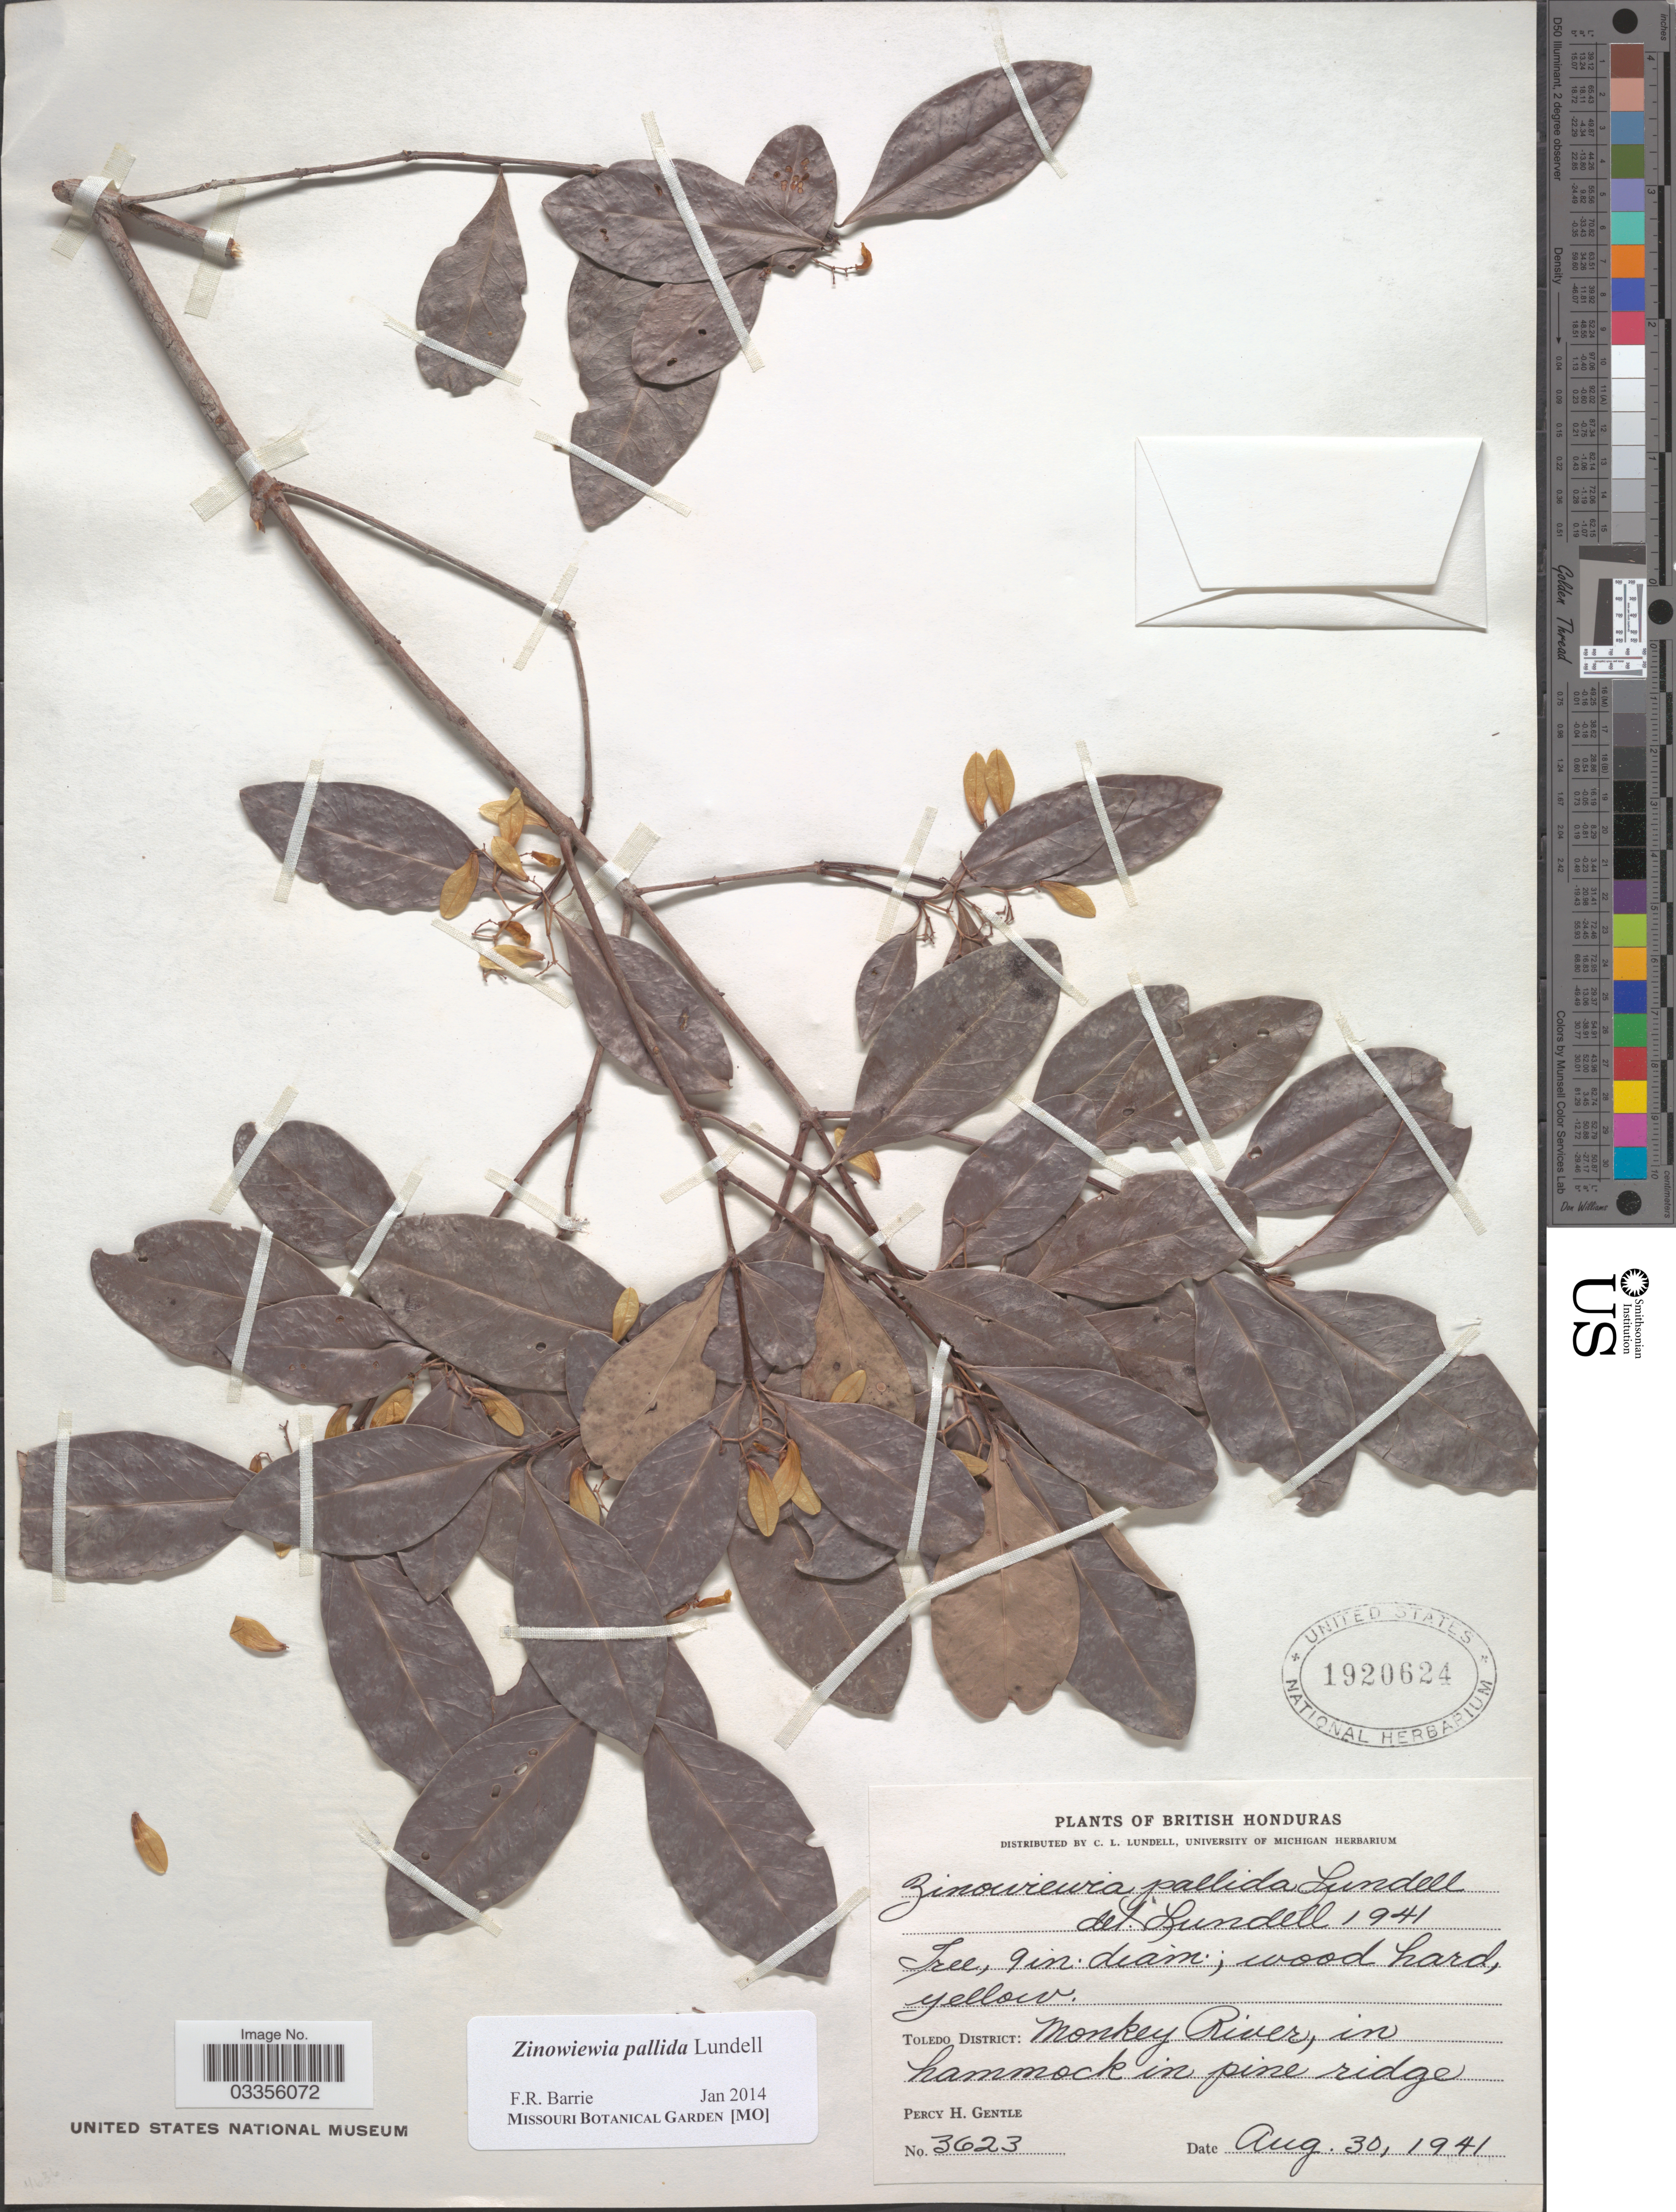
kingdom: Plantae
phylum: Tracheophyta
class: Magnoliopsida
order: Celastrales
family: Celastraceae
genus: Zinowiewia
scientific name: Zinowiewia pallida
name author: Lundell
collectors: P. H. Gentle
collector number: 3623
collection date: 1941-08-30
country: Belize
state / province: Toledo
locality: British Honduras. Toledo District: Monkey River, in hammock in pine ridge.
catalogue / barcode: US 1920624